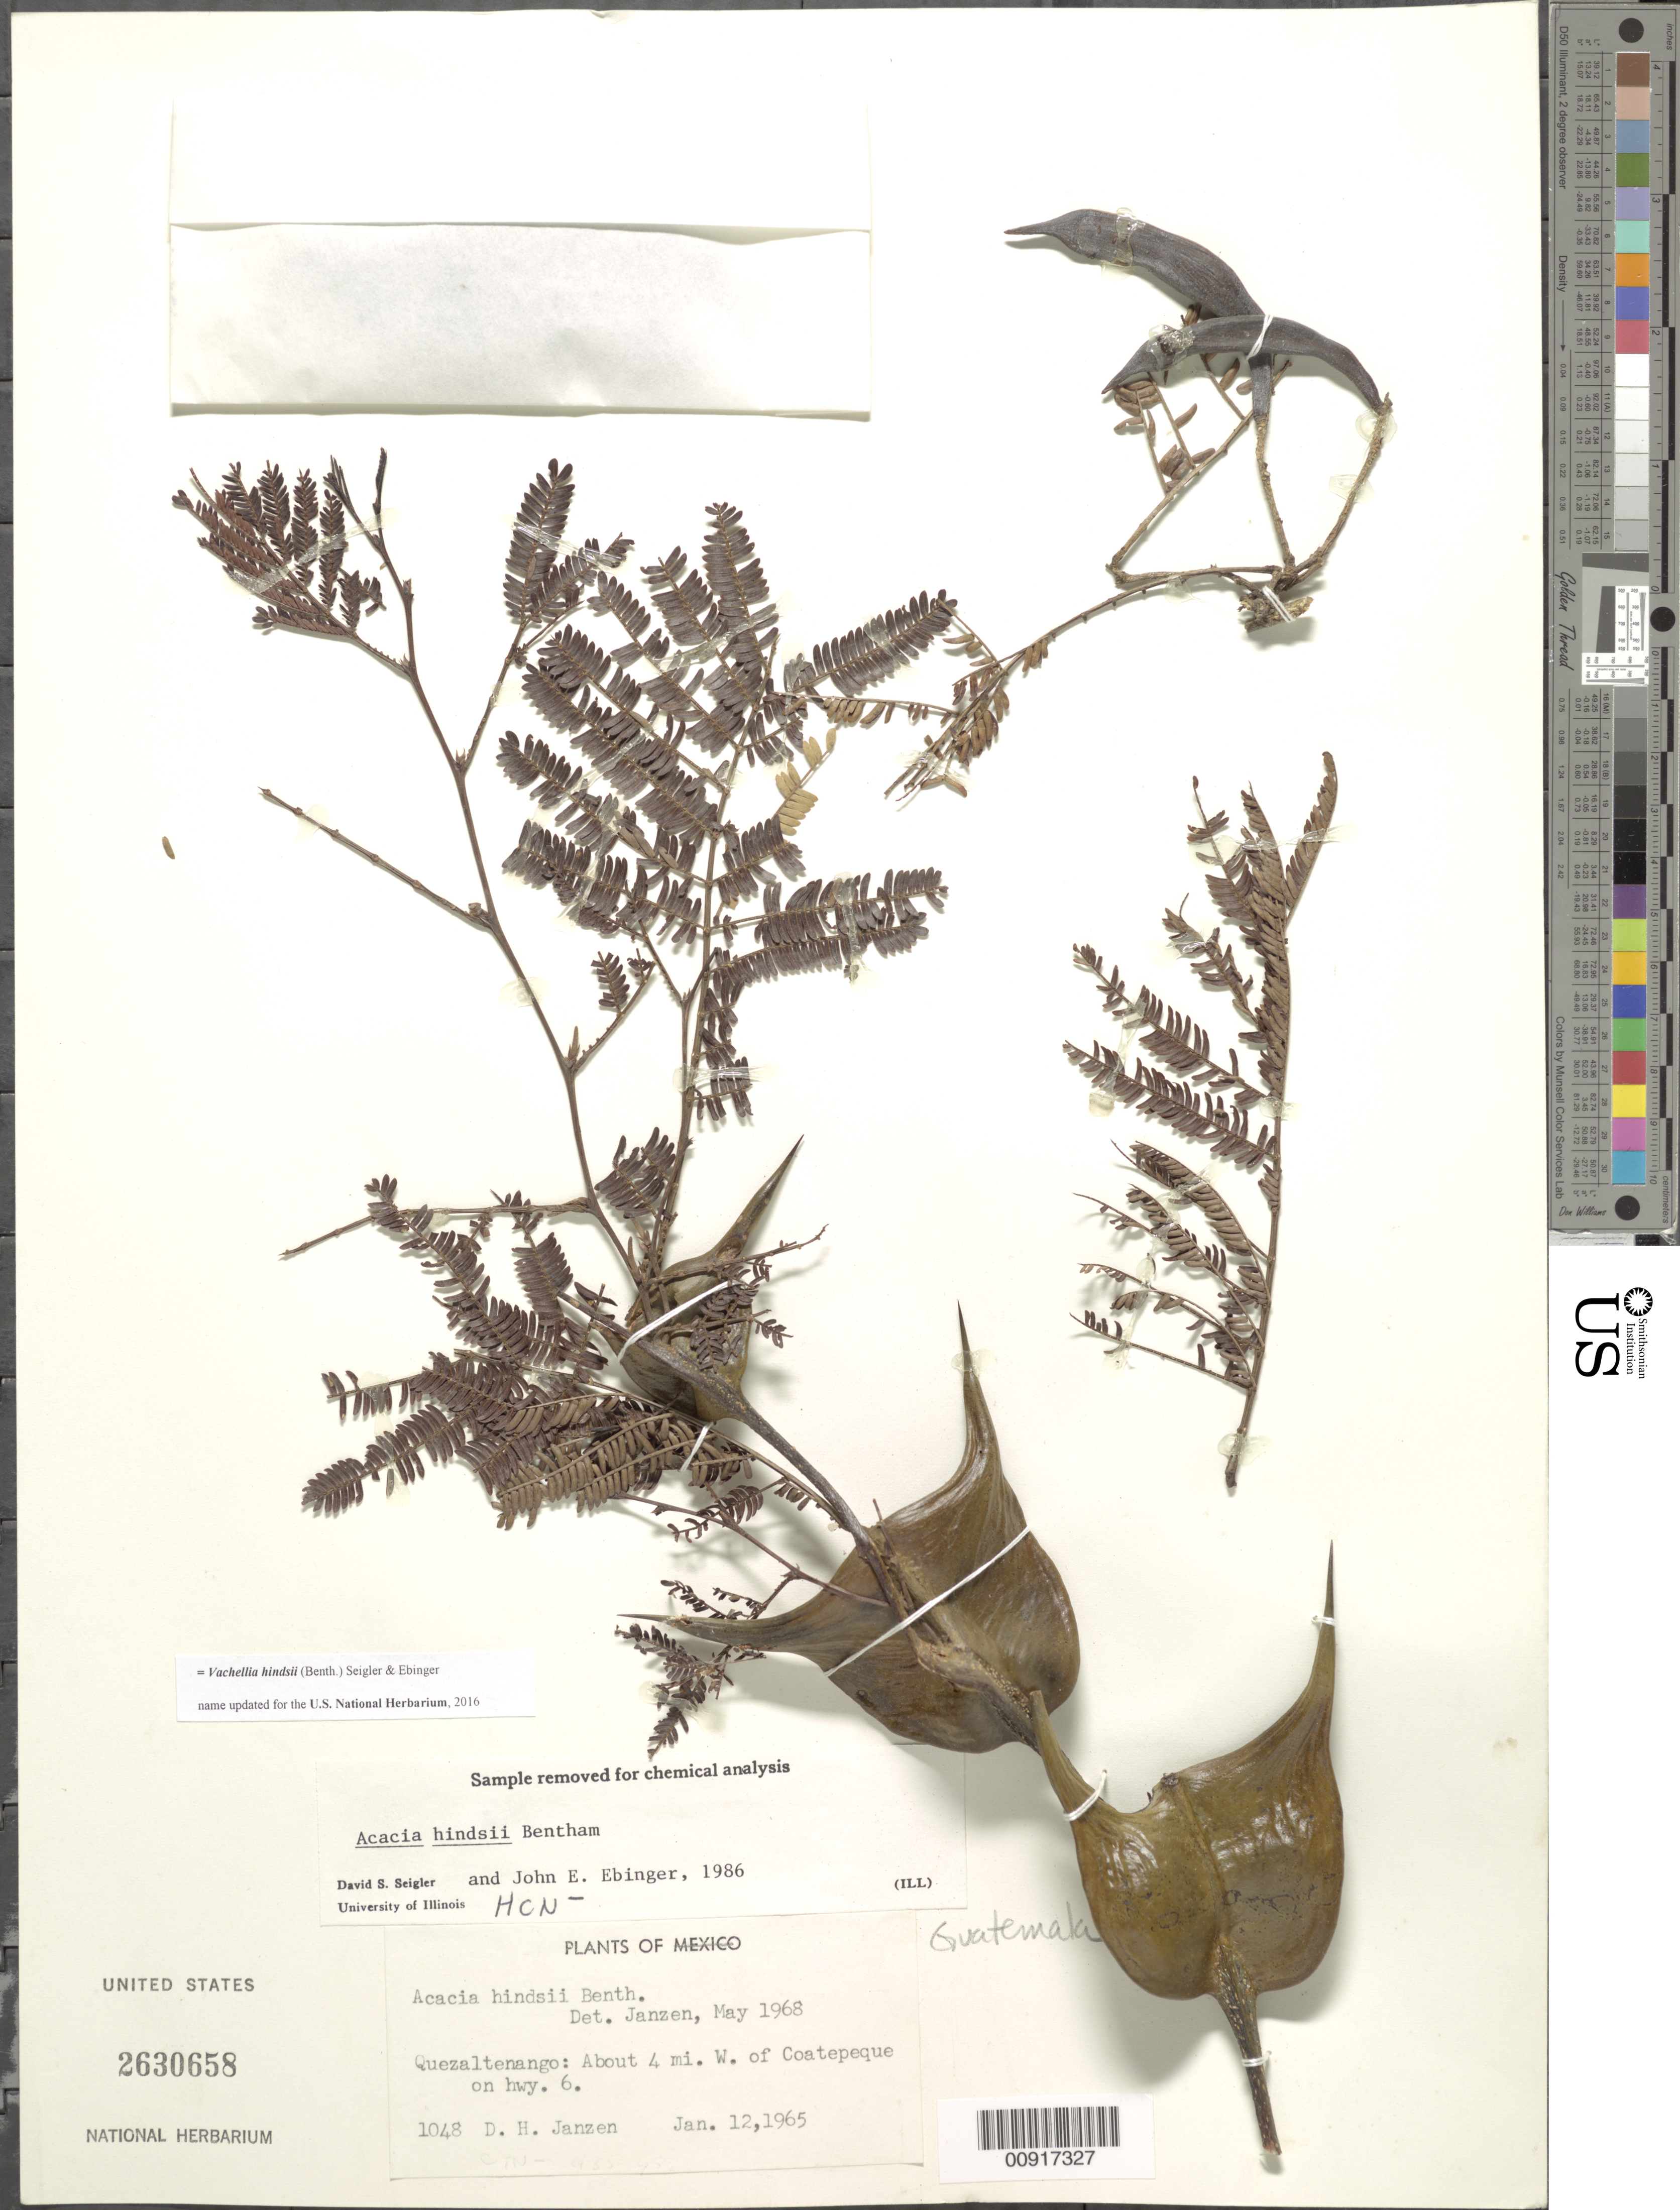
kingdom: Plantae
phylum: Tracheophyta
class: Magnoliopsida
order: Fabales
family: Fabaceae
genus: Vachellia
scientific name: Vachellia hindsii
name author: (Benth.) Seigler & Ebinger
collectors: D. Janzen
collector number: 1048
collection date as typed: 12 Jan 1965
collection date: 1965-01-12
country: Guatemala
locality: Quezaltenango: About 4 mi. W of Coatepeque on hwy 6.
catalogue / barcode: US 2630658